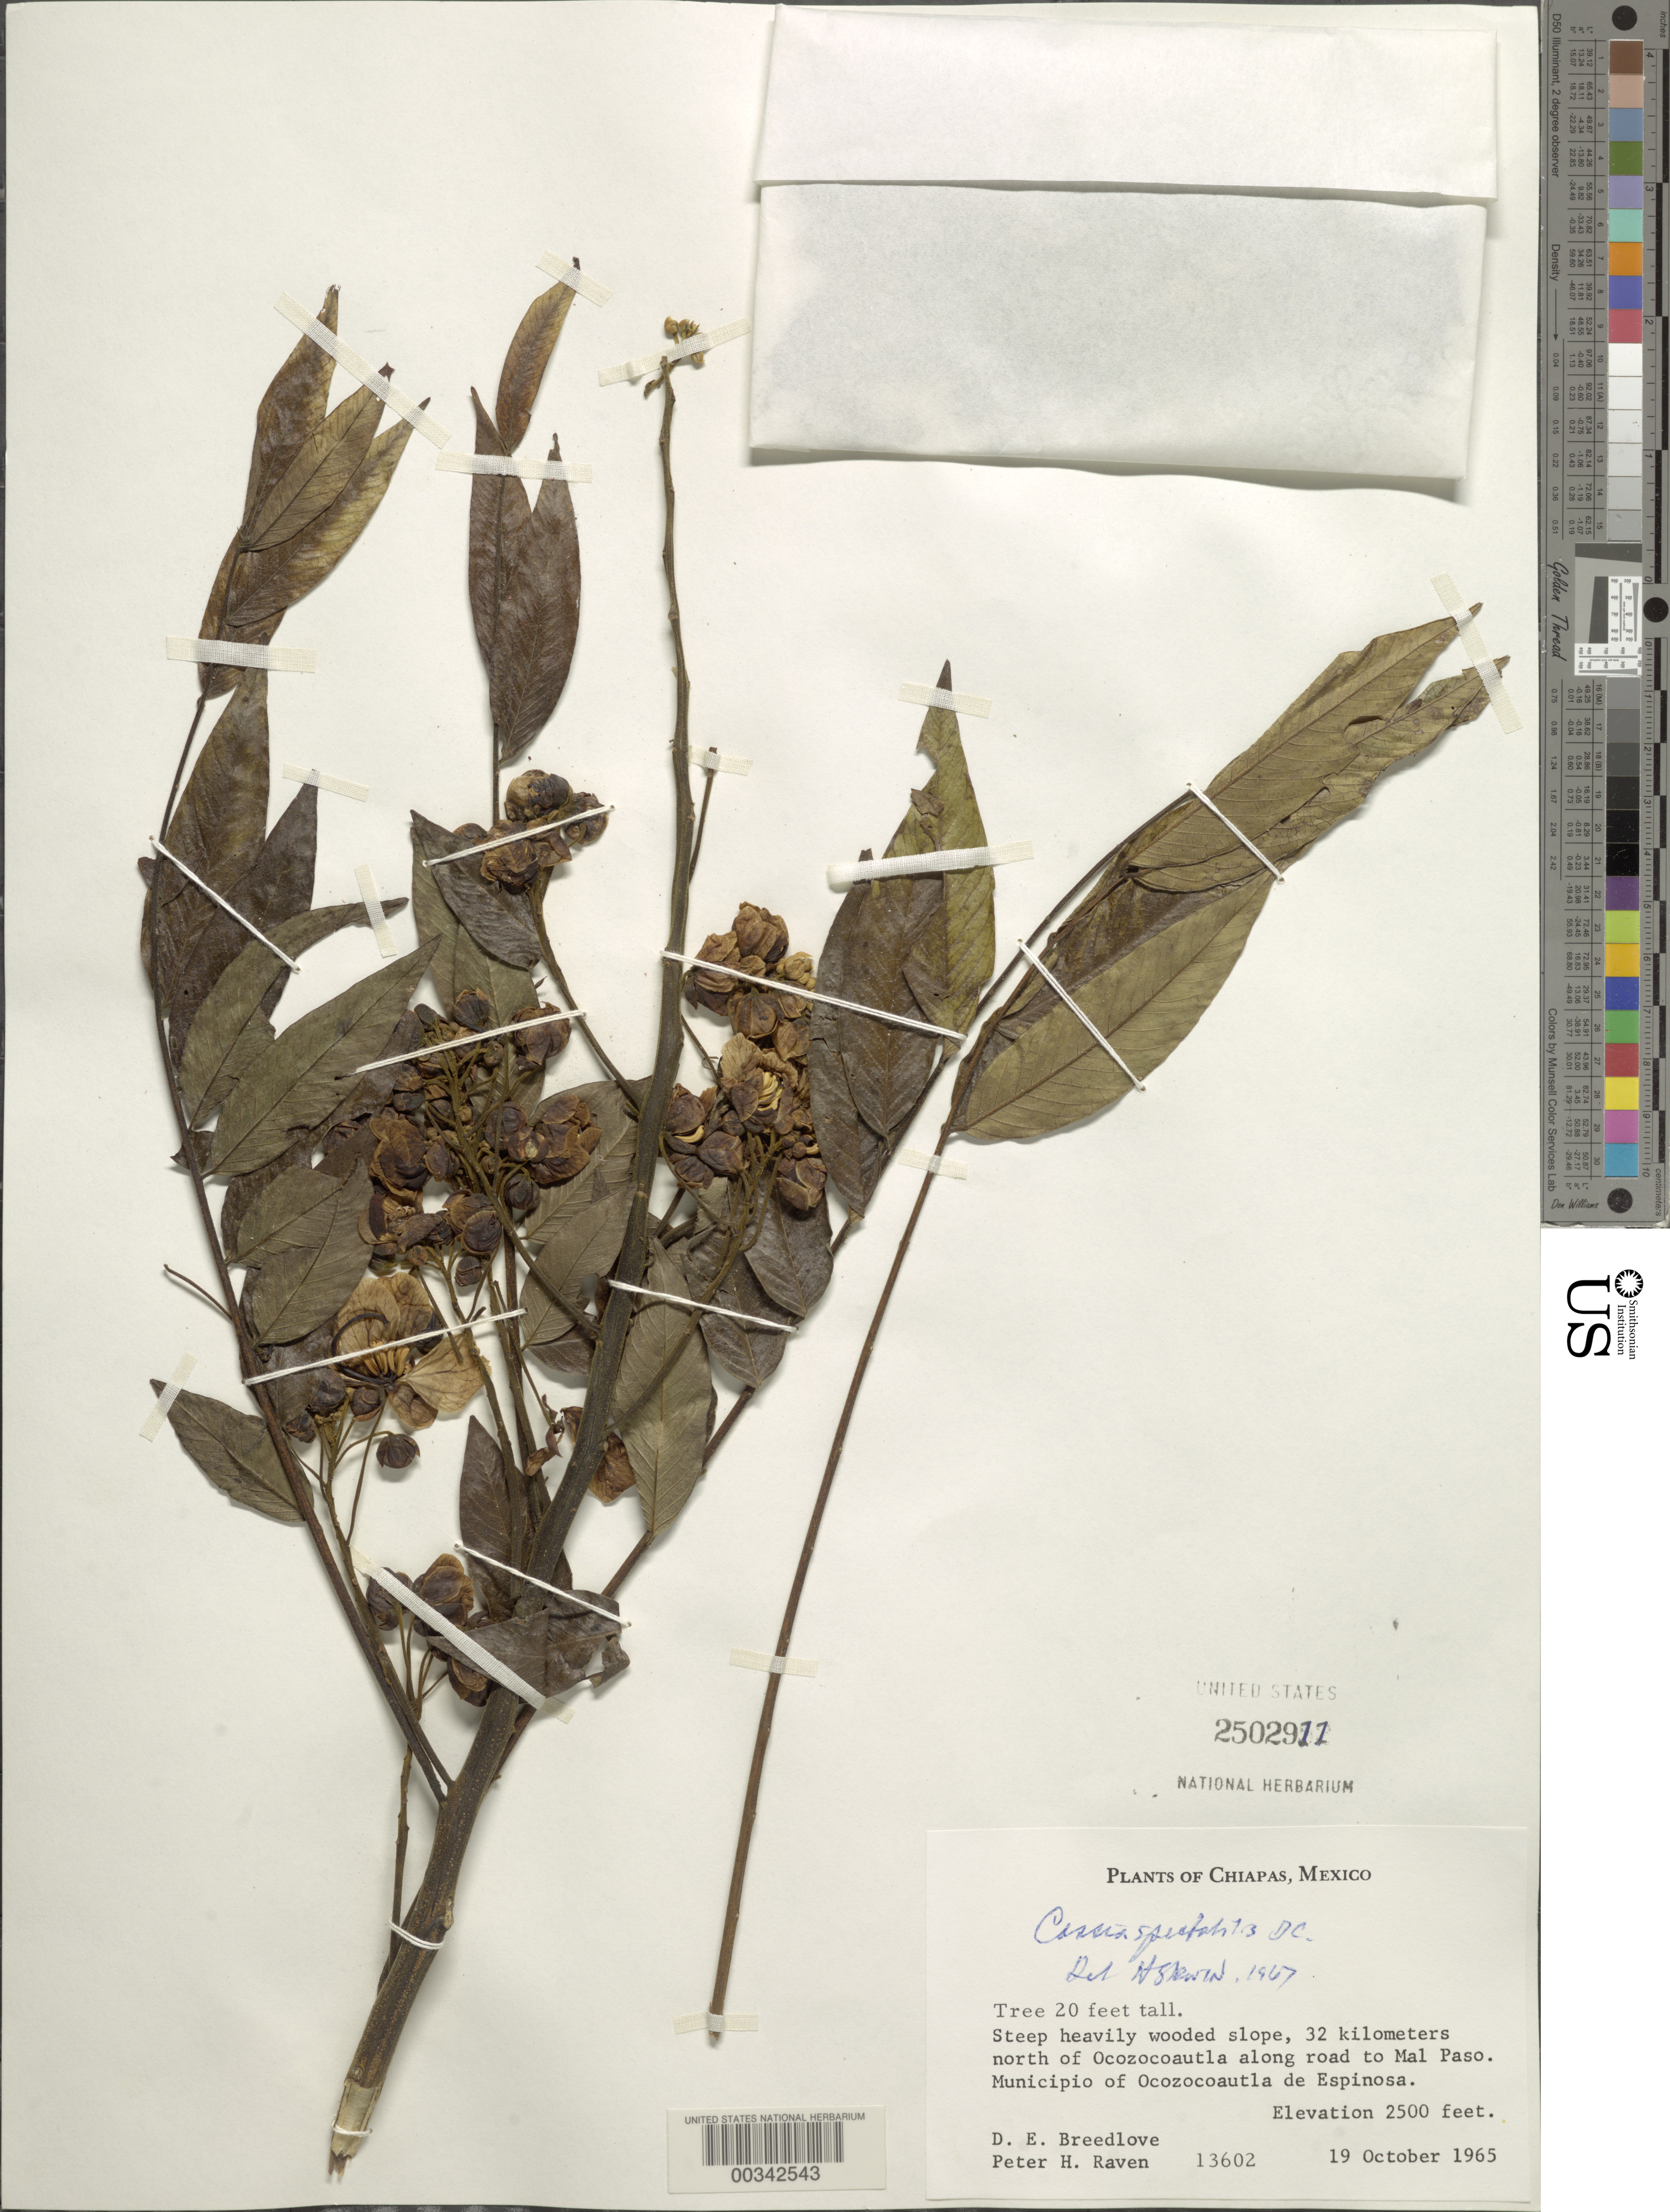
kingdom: Plantae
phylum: Tracheophyta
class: Magnoliopsida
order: Fabales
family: Fabaceae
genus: Senna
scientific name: Senna spectabilis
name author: (DC.) H.S. Irwin & Barneby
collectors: D. E. Breedlove & P. H. Raven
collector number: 13602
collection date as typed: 19 Oct 1965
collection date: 1965-10-19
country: Mexico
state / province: Chiapas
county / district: Ocozocoautla de Espinosa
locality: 32 km N of Ocozocoautla along road to Mal Paso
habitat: Steep heavily wooded slope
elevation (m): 762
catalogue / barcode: US 2502911